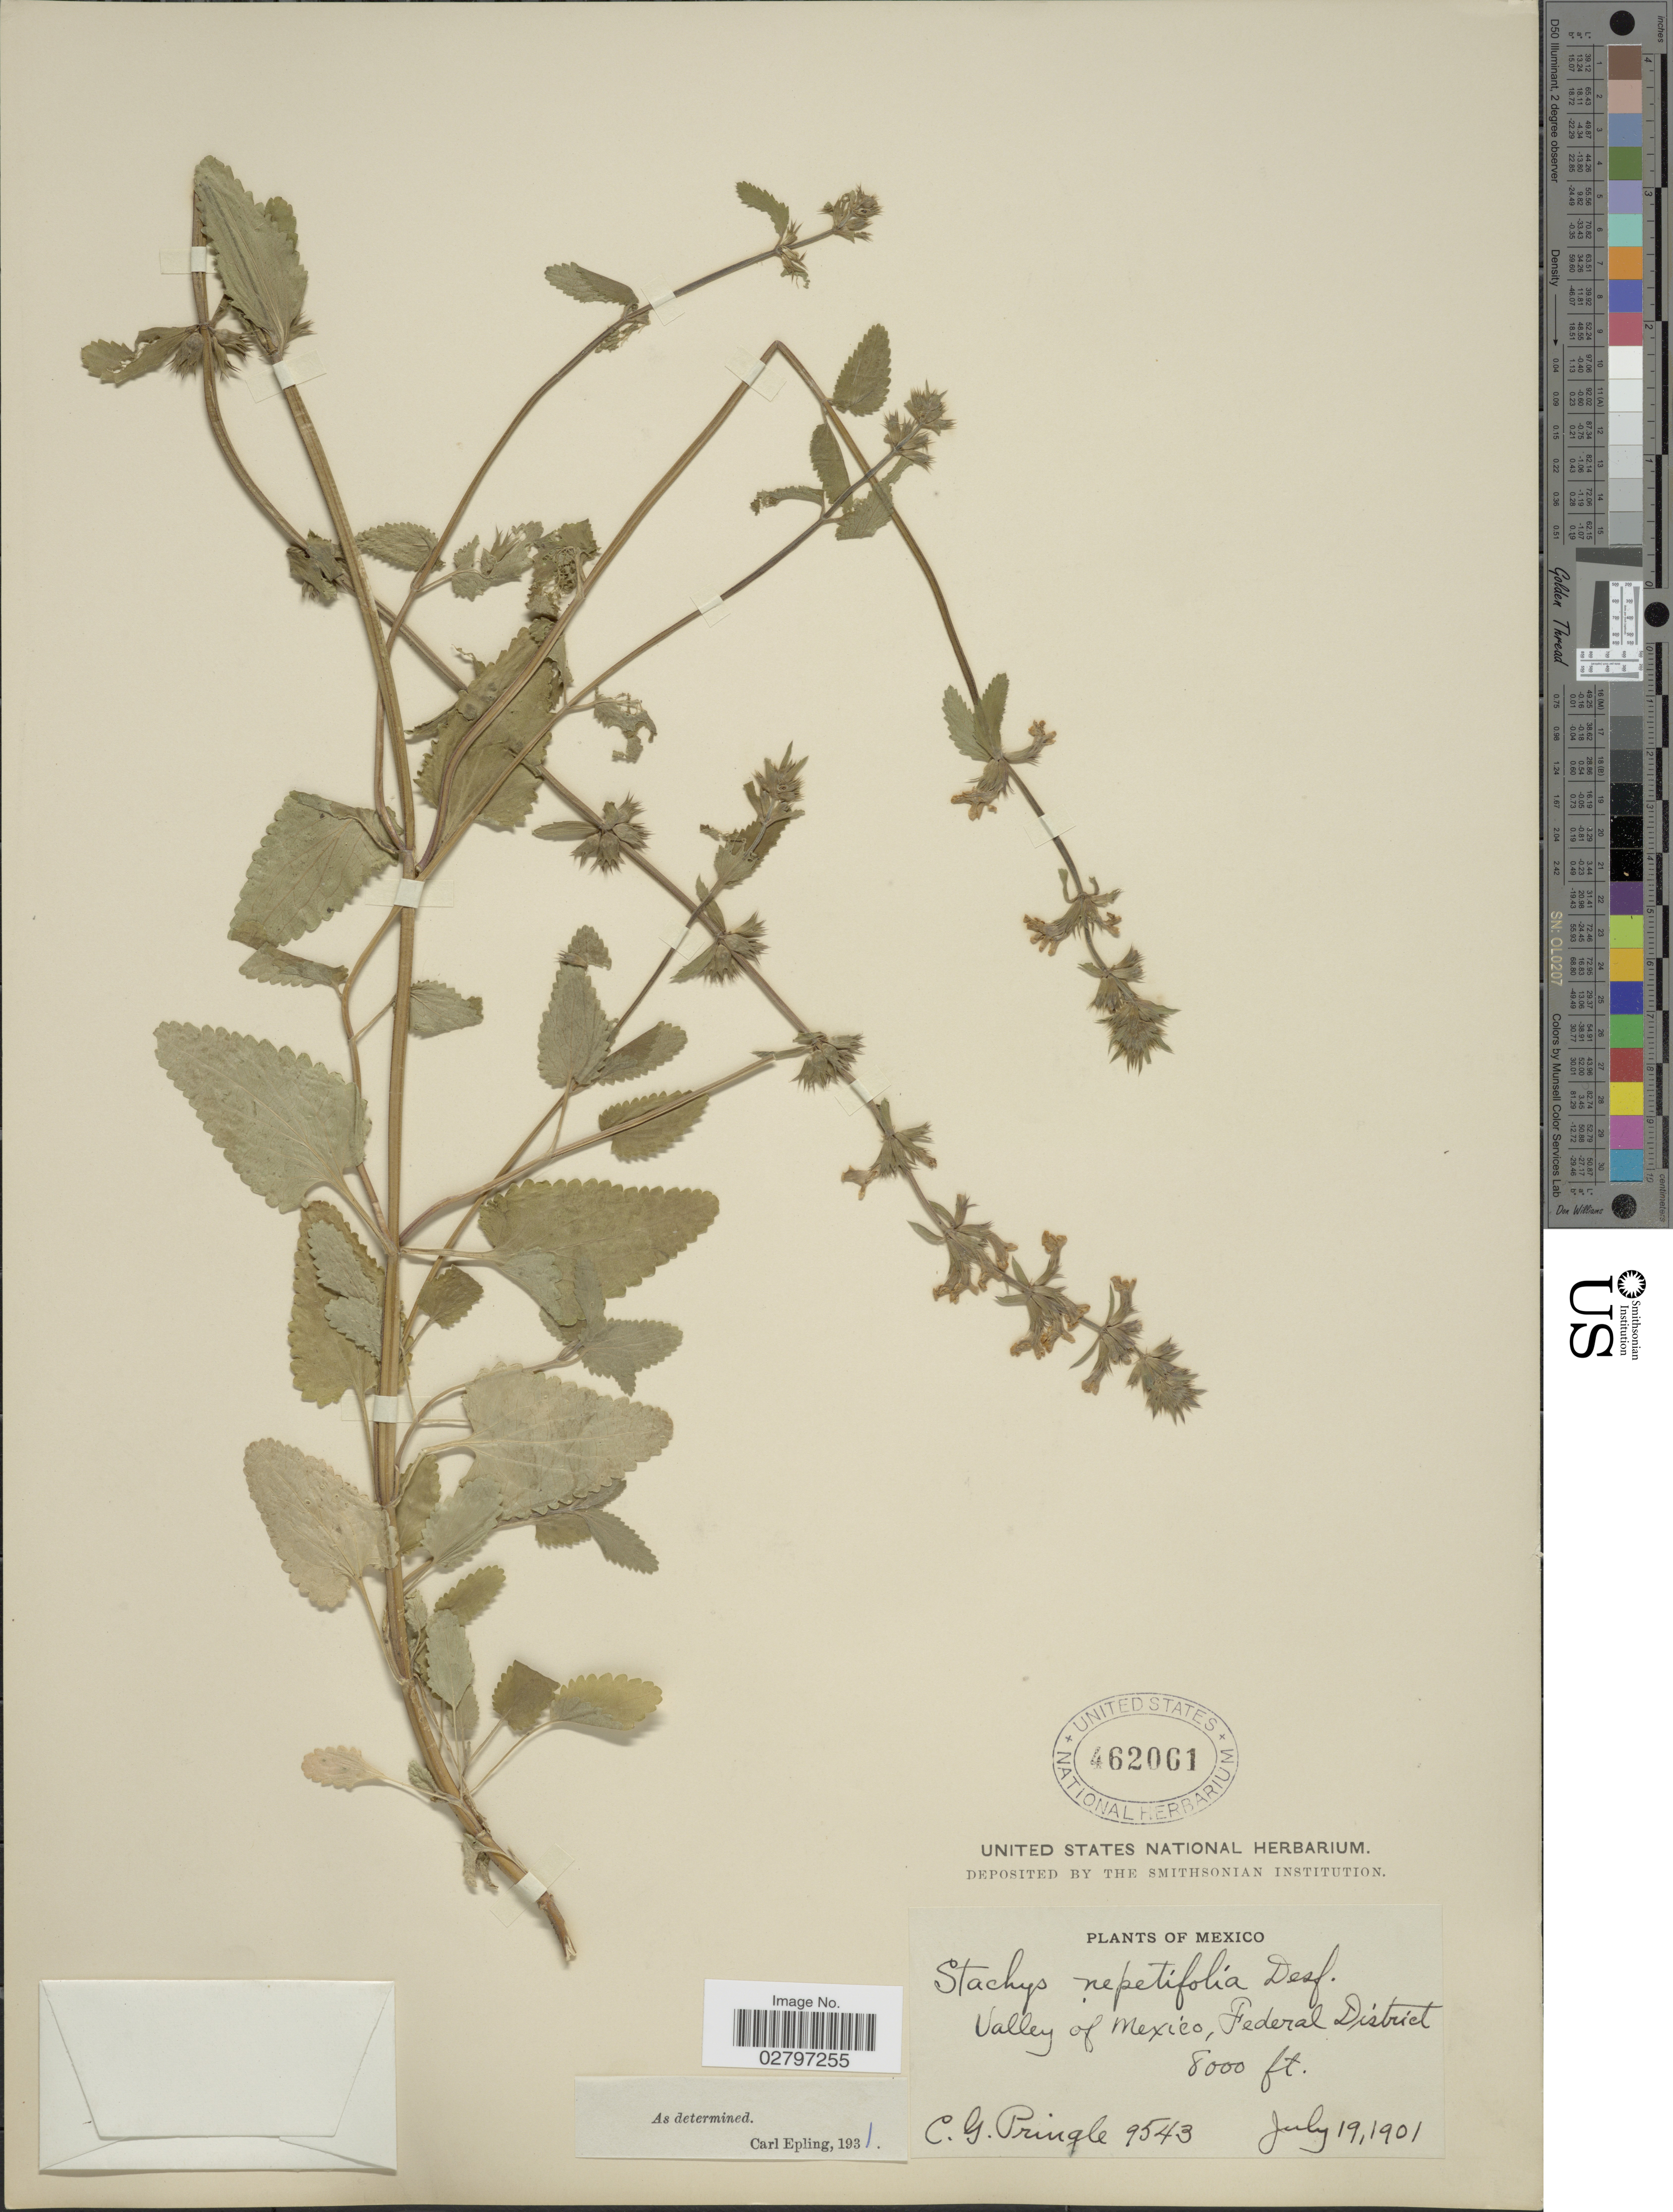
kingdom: Plantae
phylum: Tracheophyta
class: Magnoliopsida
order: Lamiales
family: Lamiaceae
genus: Stachys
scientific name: Stachys nepetifolia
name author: Desf.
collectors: C. G. Pringle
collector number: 9543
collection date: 1901-07-19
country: Mexico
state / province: Distrito Federal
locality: Valley of Mexico, Federal District.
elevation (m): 2438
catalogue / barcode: US 462061